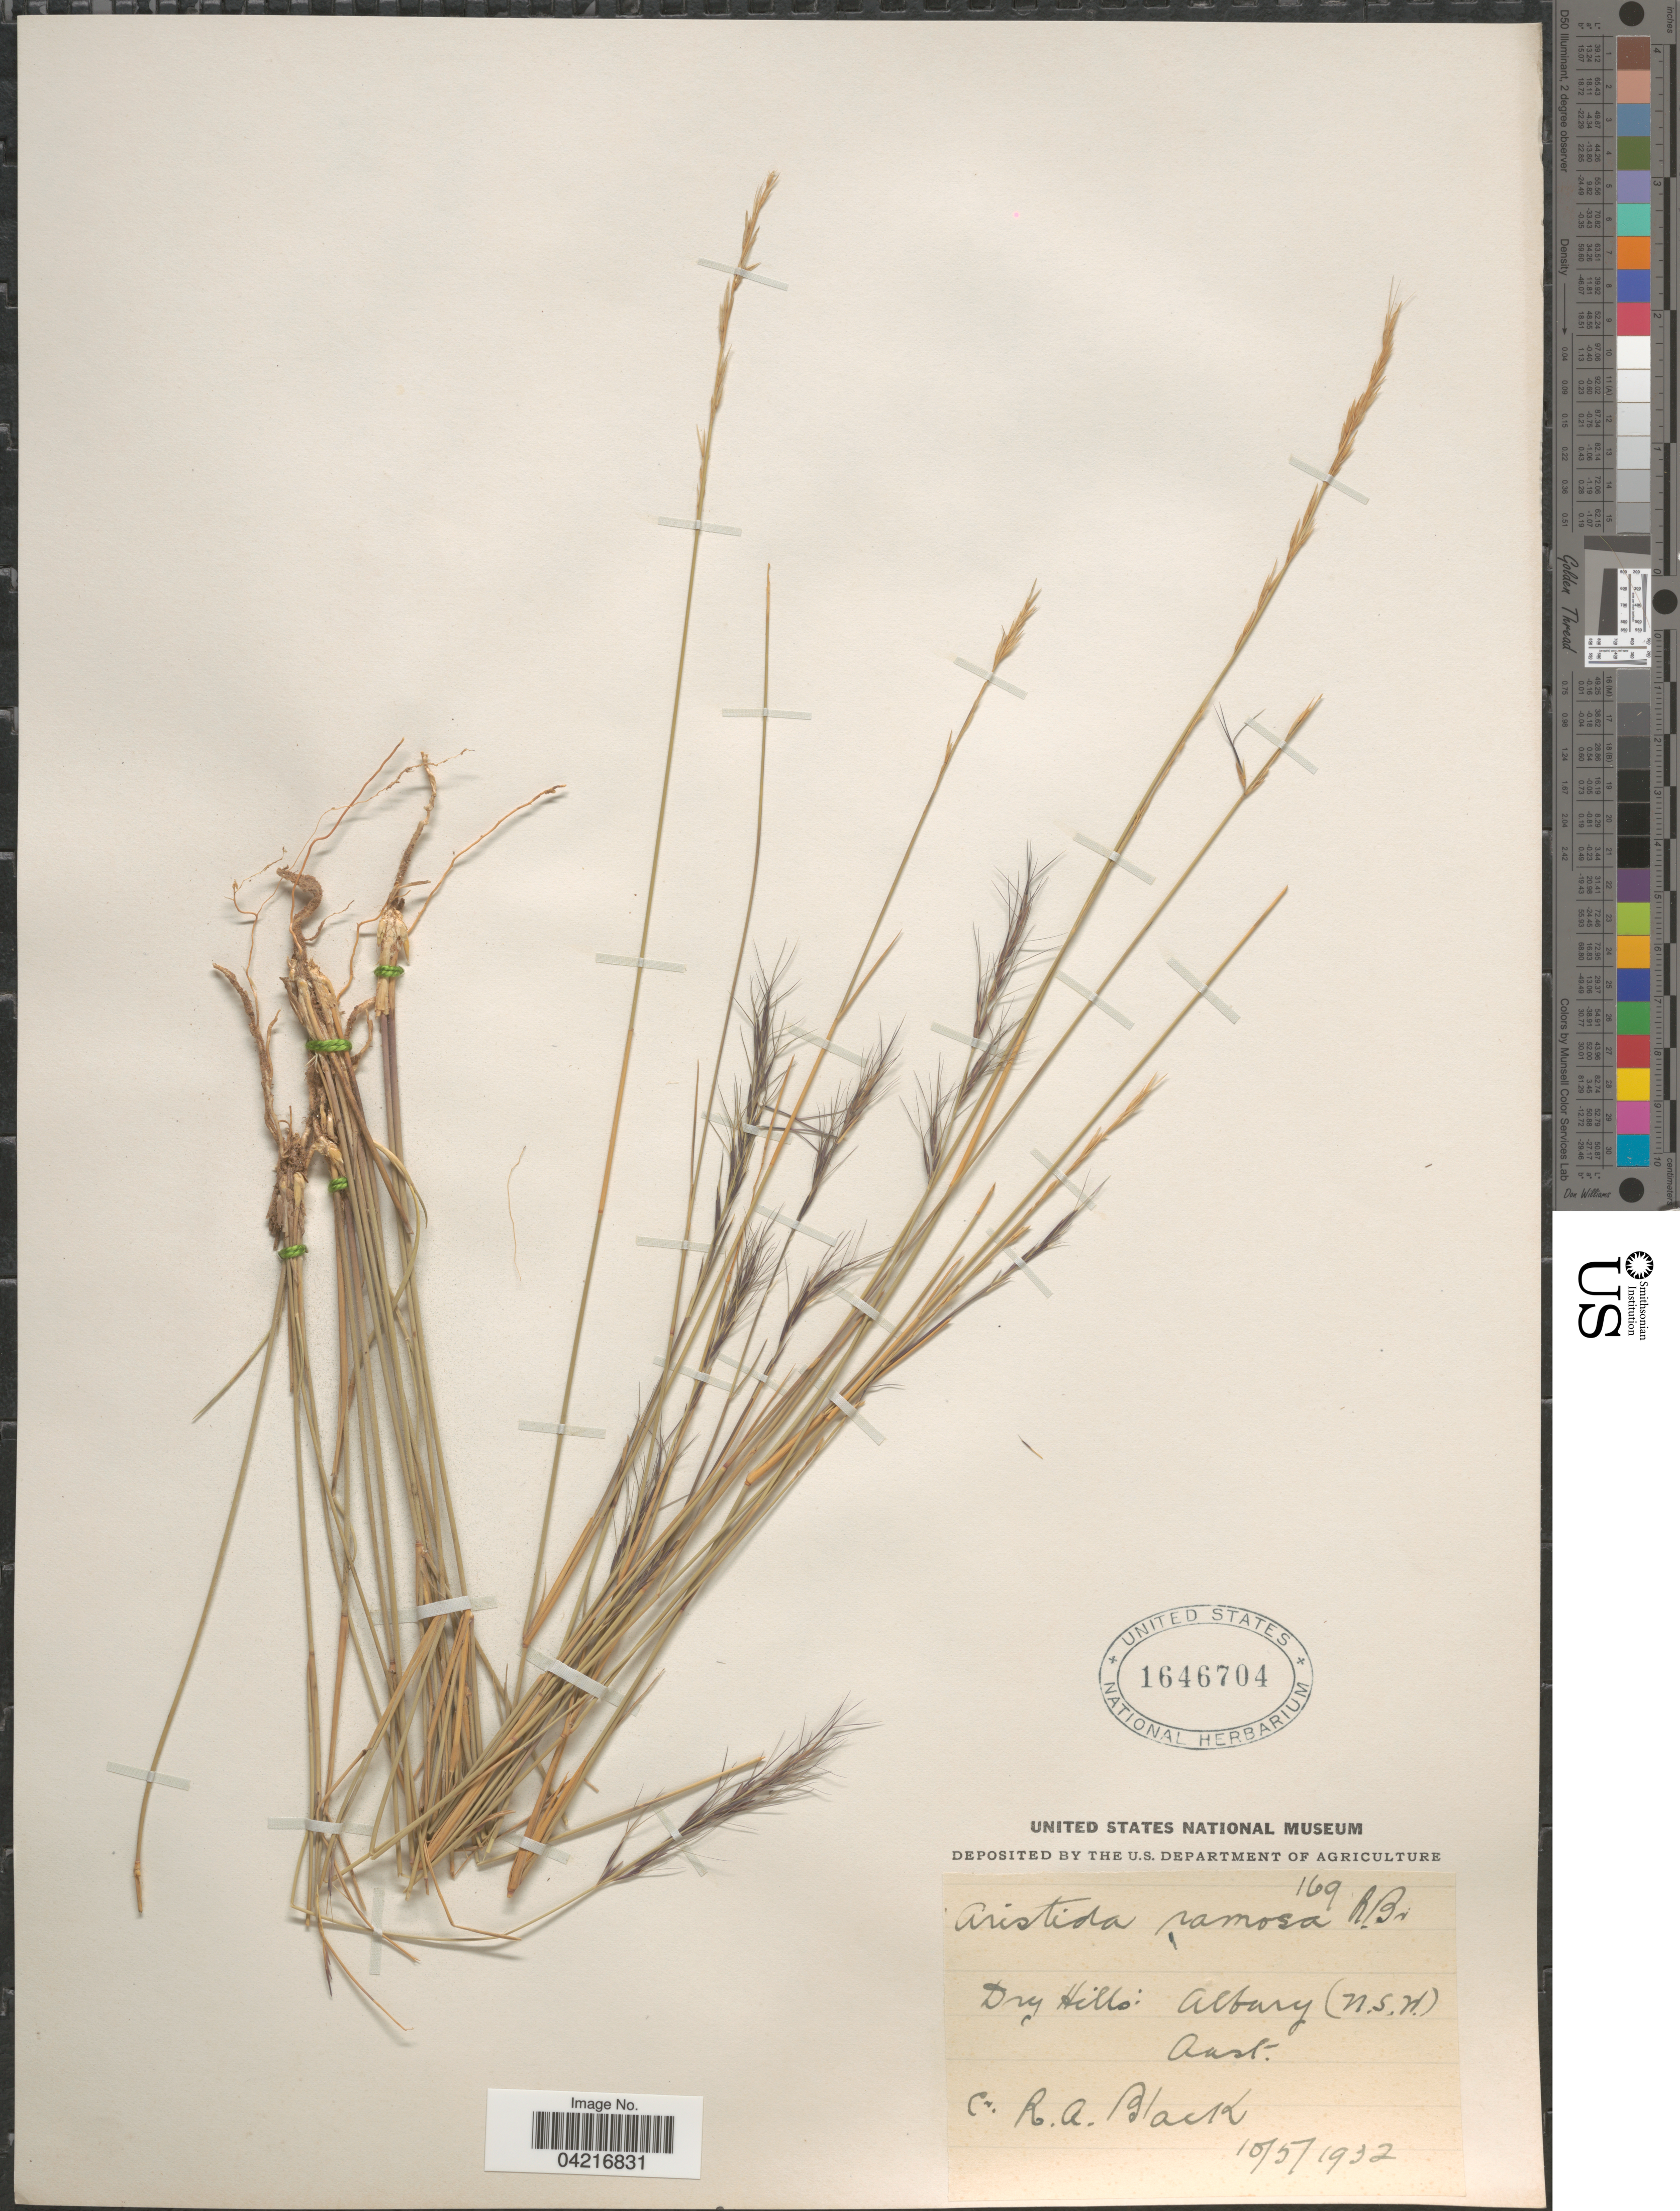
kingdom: Plantae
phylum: Tracheophyta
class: Liliopsida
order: Poales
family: Poaceae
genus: Aristida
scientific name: Aristida ramosa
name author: R. Br.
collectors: R. A. Black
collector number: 169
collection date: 1932-05-15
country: Australia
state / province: New South Wales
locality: Dry Hills: Albury.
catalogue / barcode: US 1646704